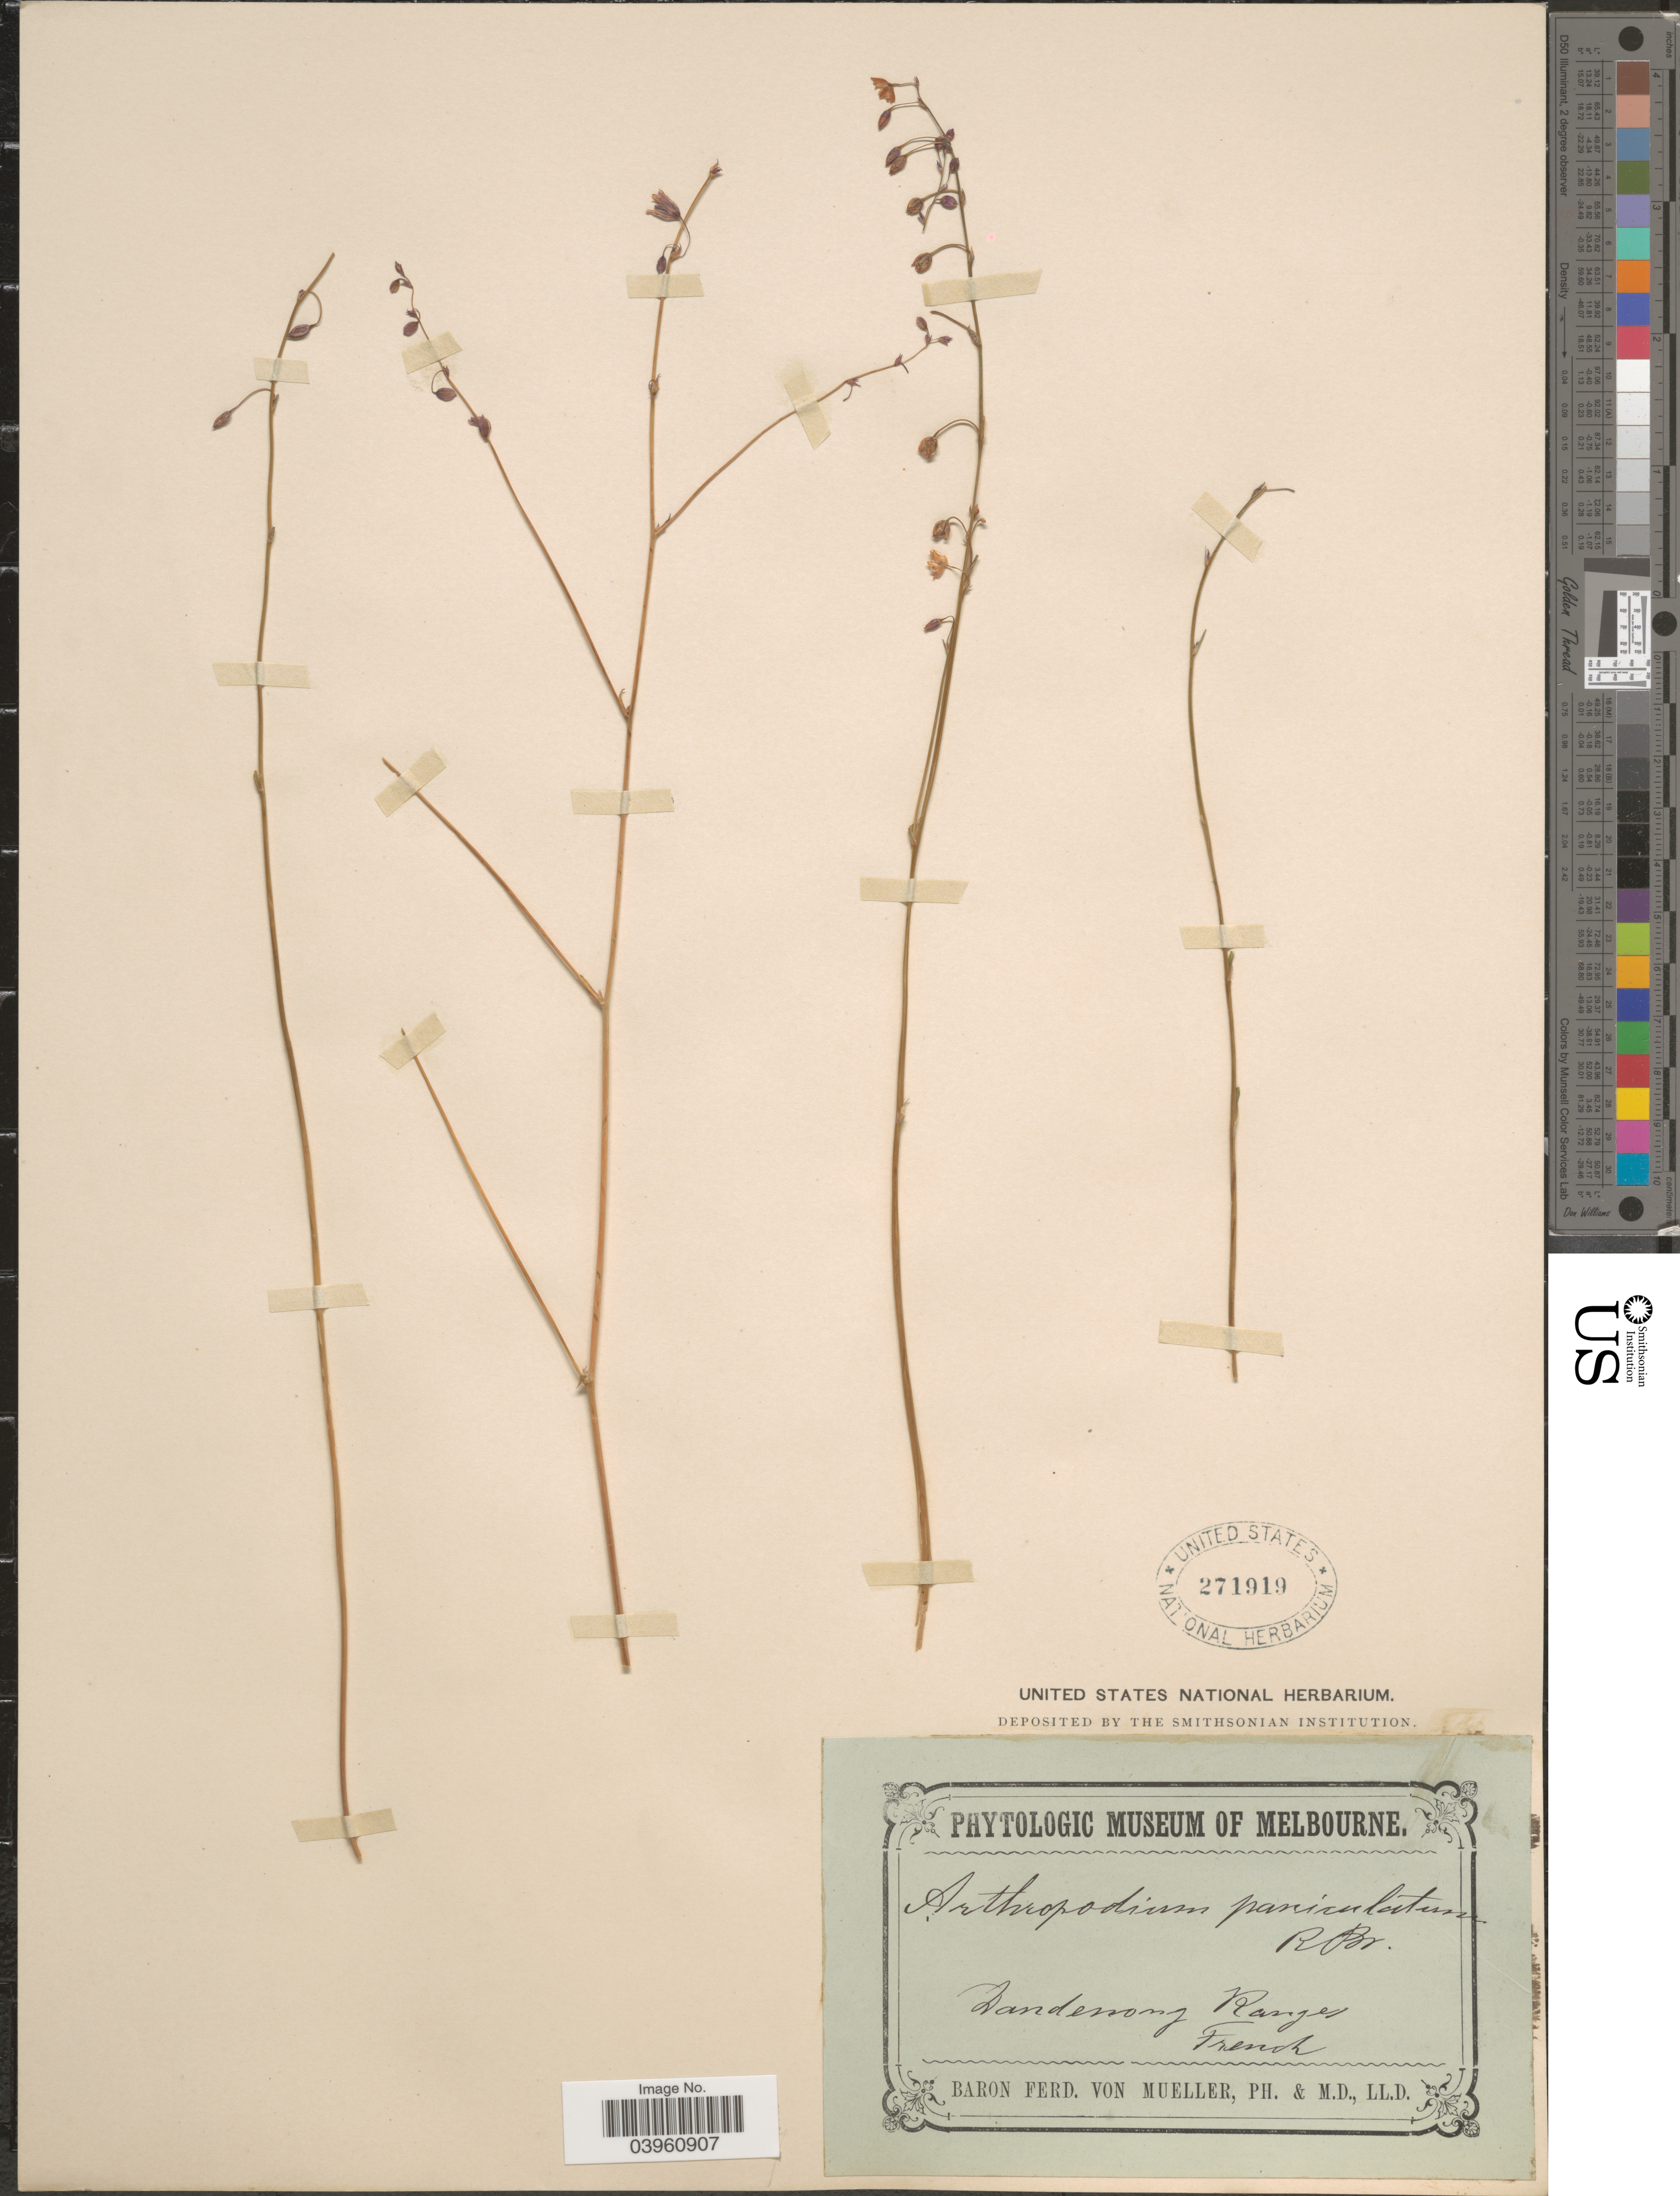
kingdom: Plantae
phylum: Tracheophyta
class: Liliopsida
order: Asparagales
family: Asparagaceae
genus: Arthropodium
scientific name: Arthropodium paniculatum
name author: (Haw.) R. Br.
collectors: French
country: Australia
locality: Dandenong Ranges.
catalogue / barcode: US 271919